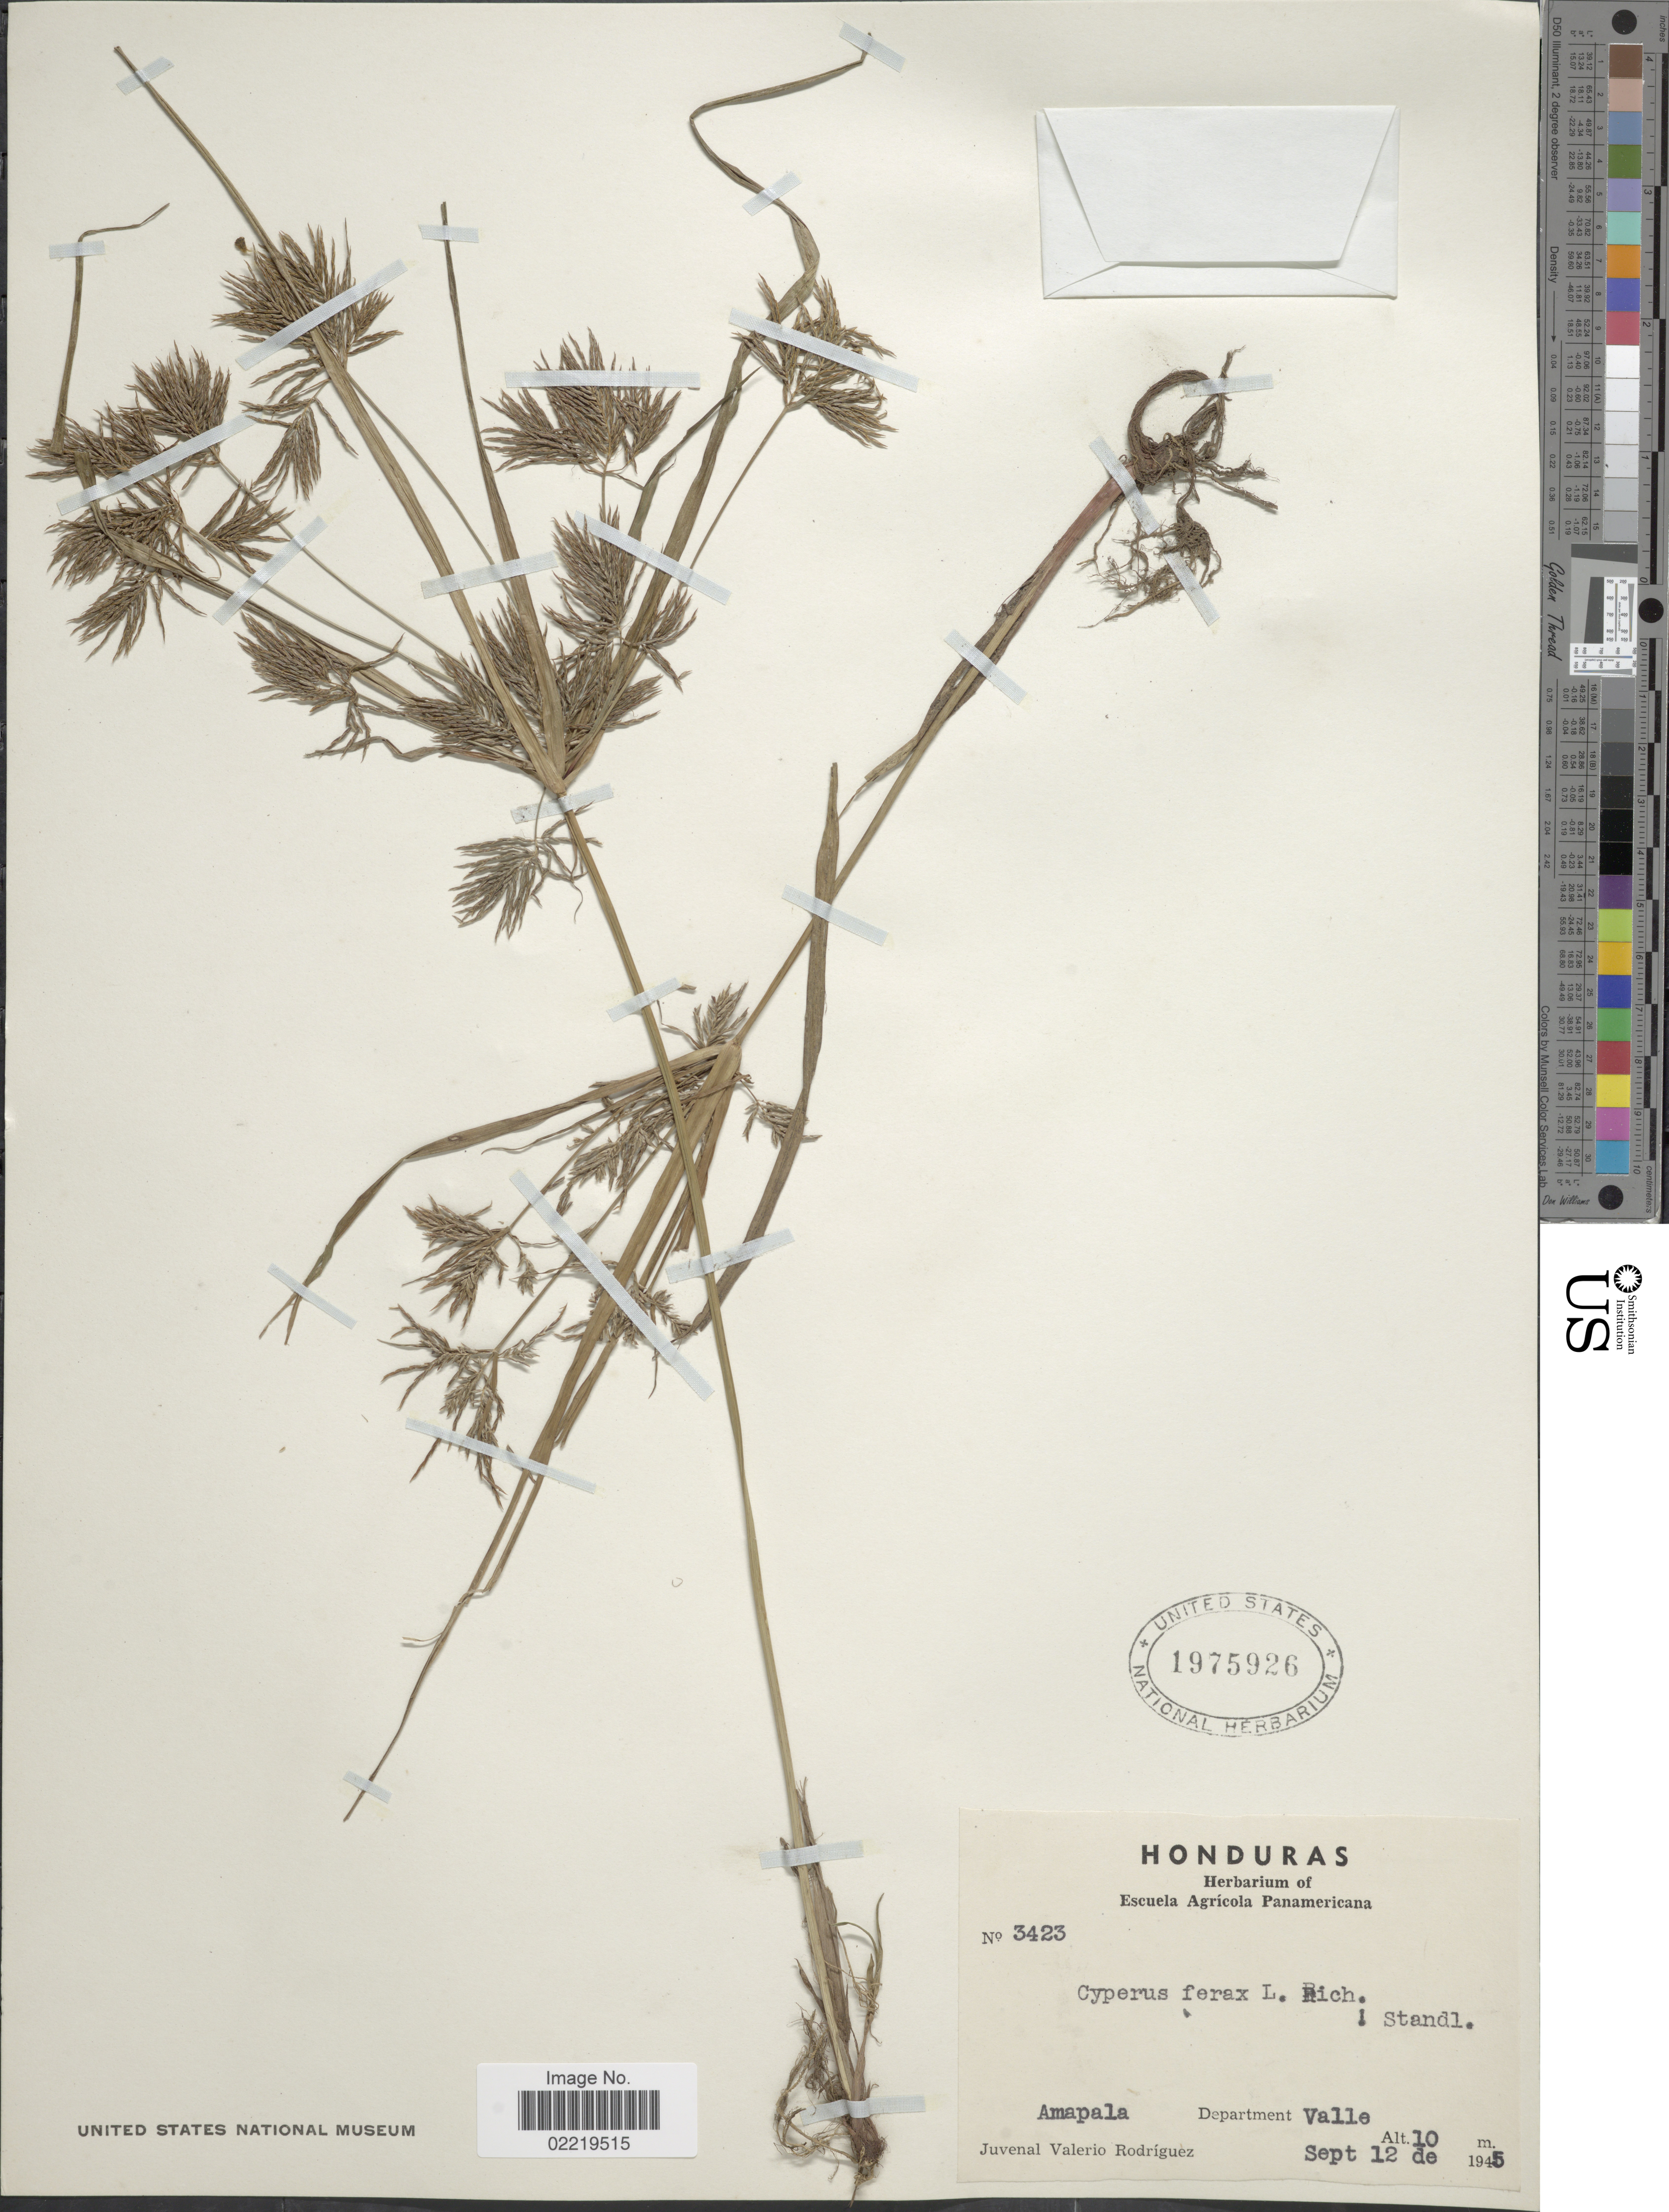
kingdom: Plantae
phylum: Tracheophyta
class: Liliopsida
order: Poales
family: Cyperaceae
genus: Cyperus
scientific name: Cyperus odoratus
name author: L.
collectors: J. Rodriguez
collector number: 3423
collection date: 1945-09-12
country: Honduras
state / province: Valle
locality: Amapala.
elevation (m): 10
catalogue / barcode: US 1975926